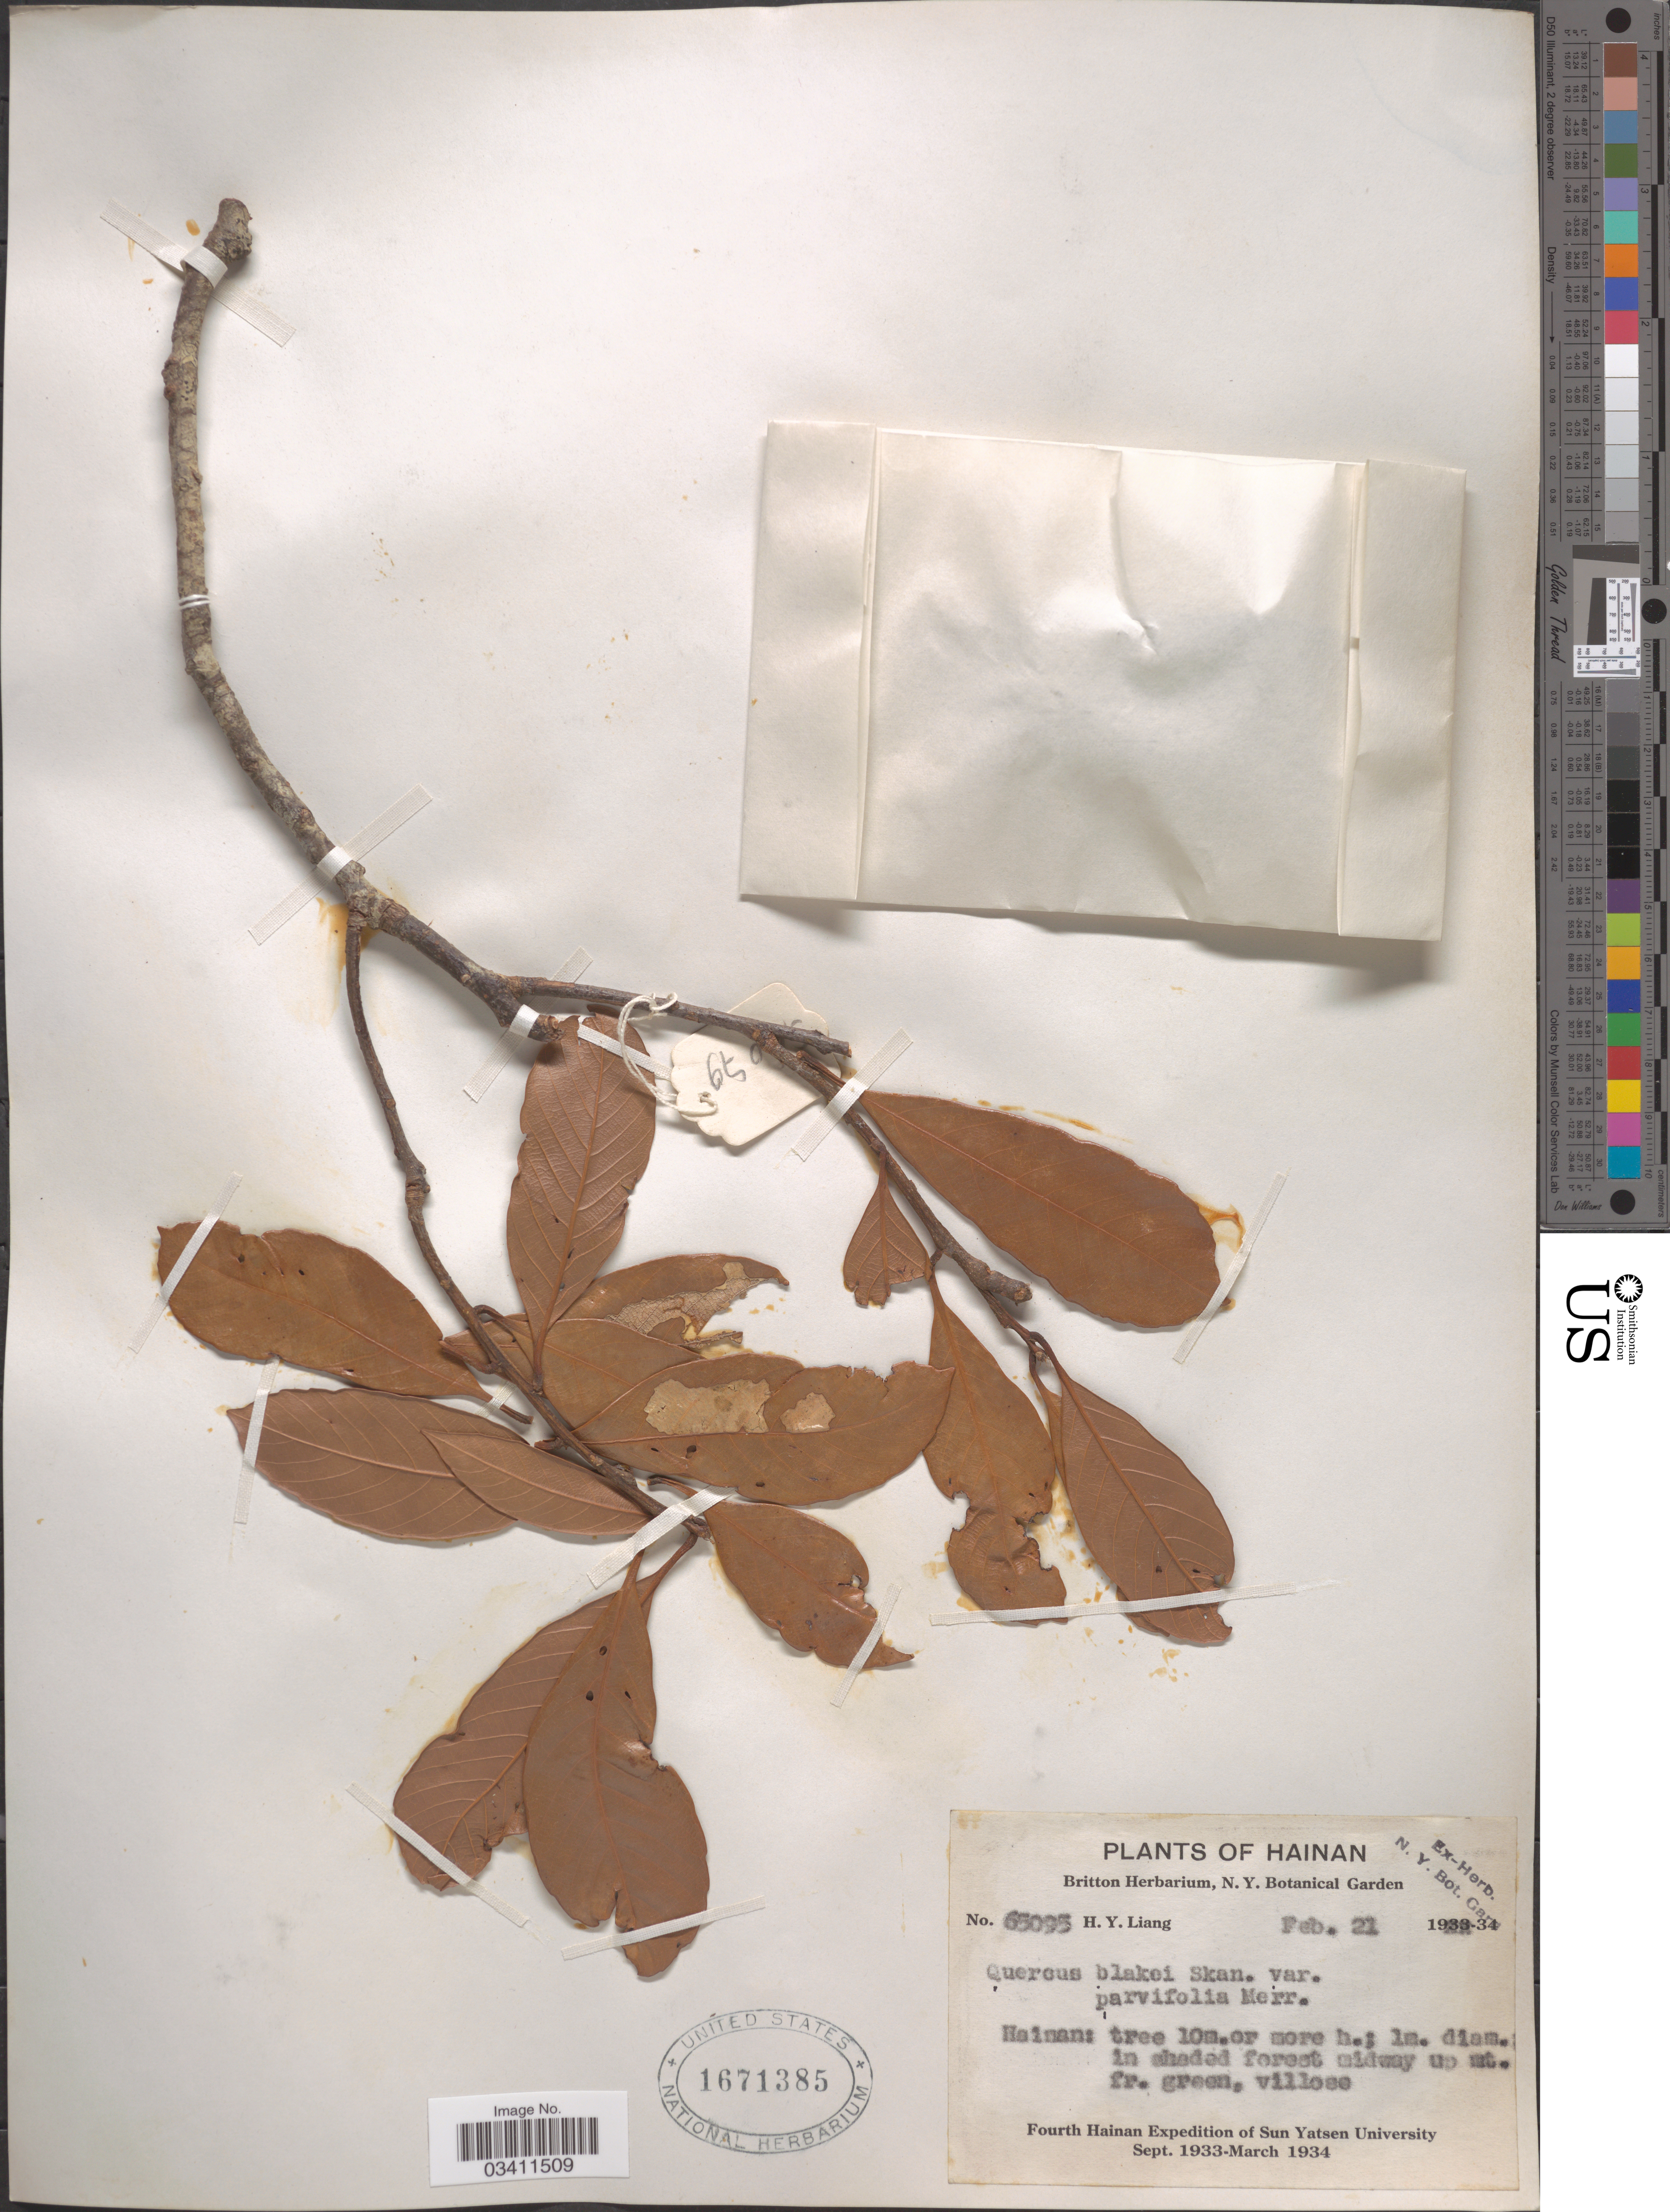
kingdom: Plantae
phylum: Tracheophyta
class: Magnoliopsida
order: Fagales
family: Fagaceae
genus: Quercus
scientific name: Quercus blakei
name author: Skan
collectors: H. Y. Liang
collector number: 65095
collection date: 1934-02-21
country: China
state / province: Hainan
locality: Hainan. In shaded forest sideway up mt.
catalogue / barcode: US 1671385